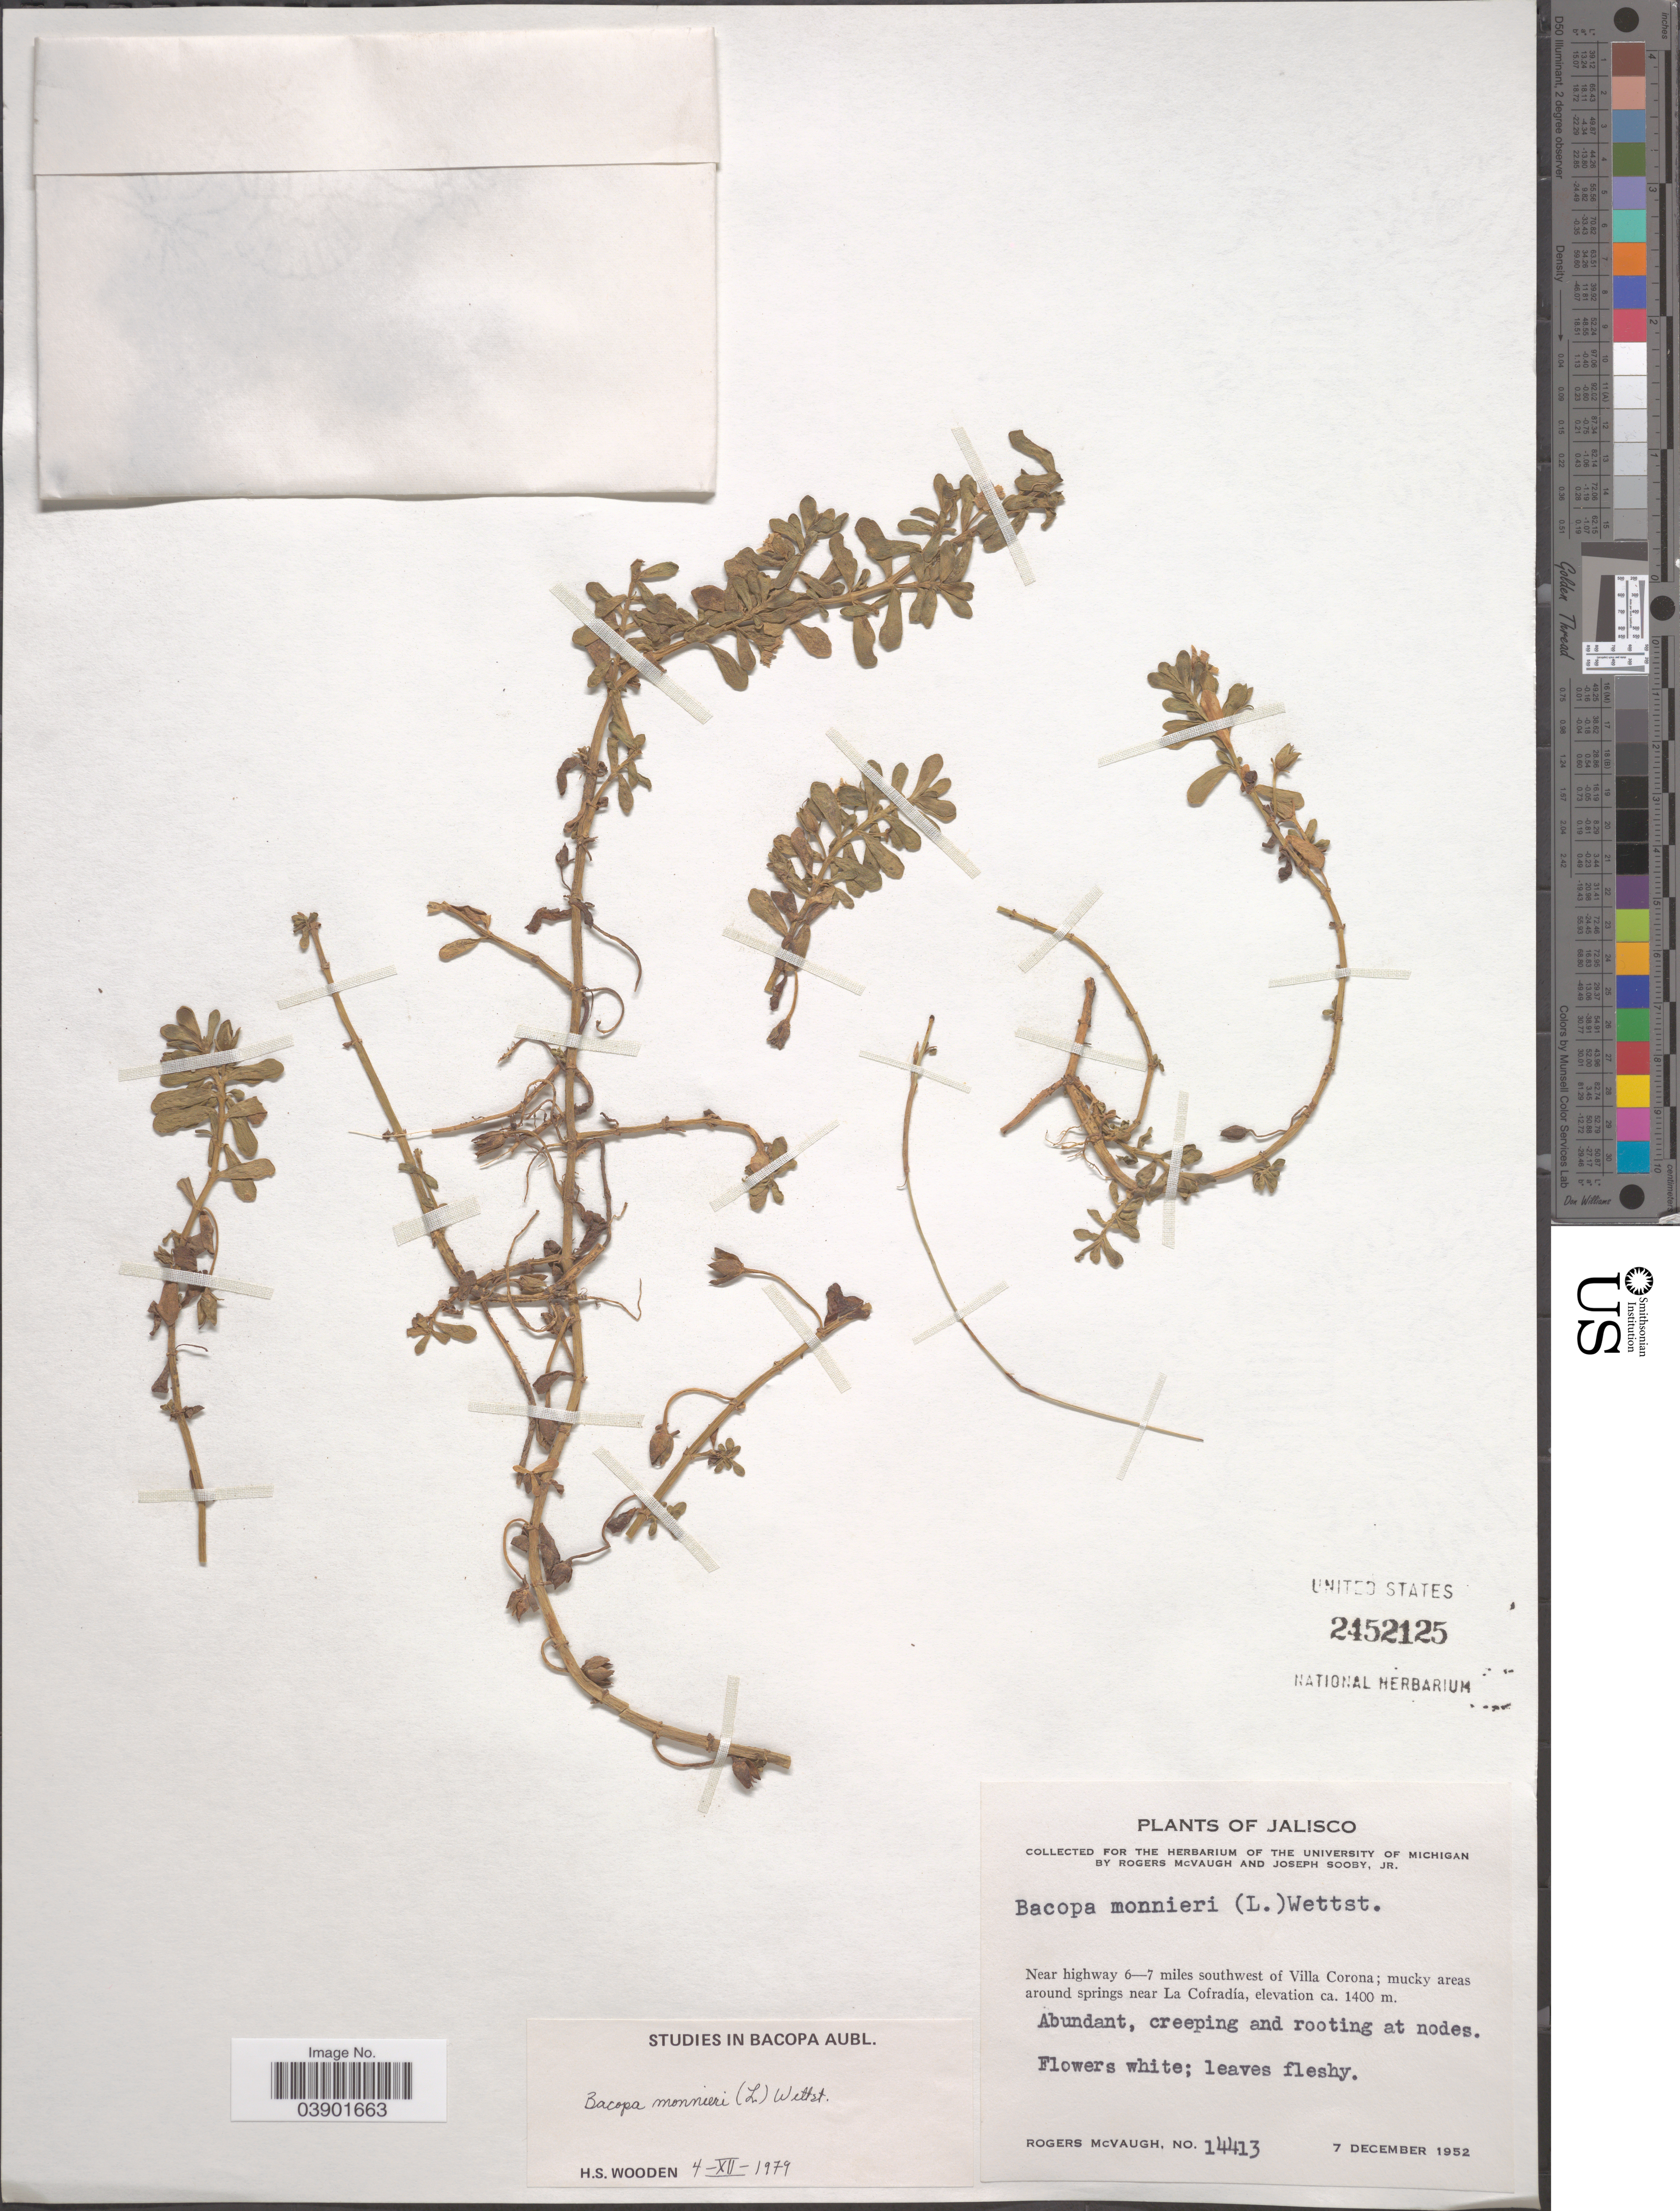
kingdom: Plantae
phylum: Tracheophyta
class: Magnoliopsida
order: Lamiales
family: Plantaginaceae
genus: Bacopa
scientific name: Bacopa monnieri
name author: (L.) Pennell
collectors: R. McVaugh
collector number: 14413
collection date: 1952-12-07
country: Mexico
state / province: Jalisco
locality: Near highway 6-7 miles southwest of Villa Corona; around springs near La Cofradía.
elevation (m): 1400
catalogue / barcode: US 2452125